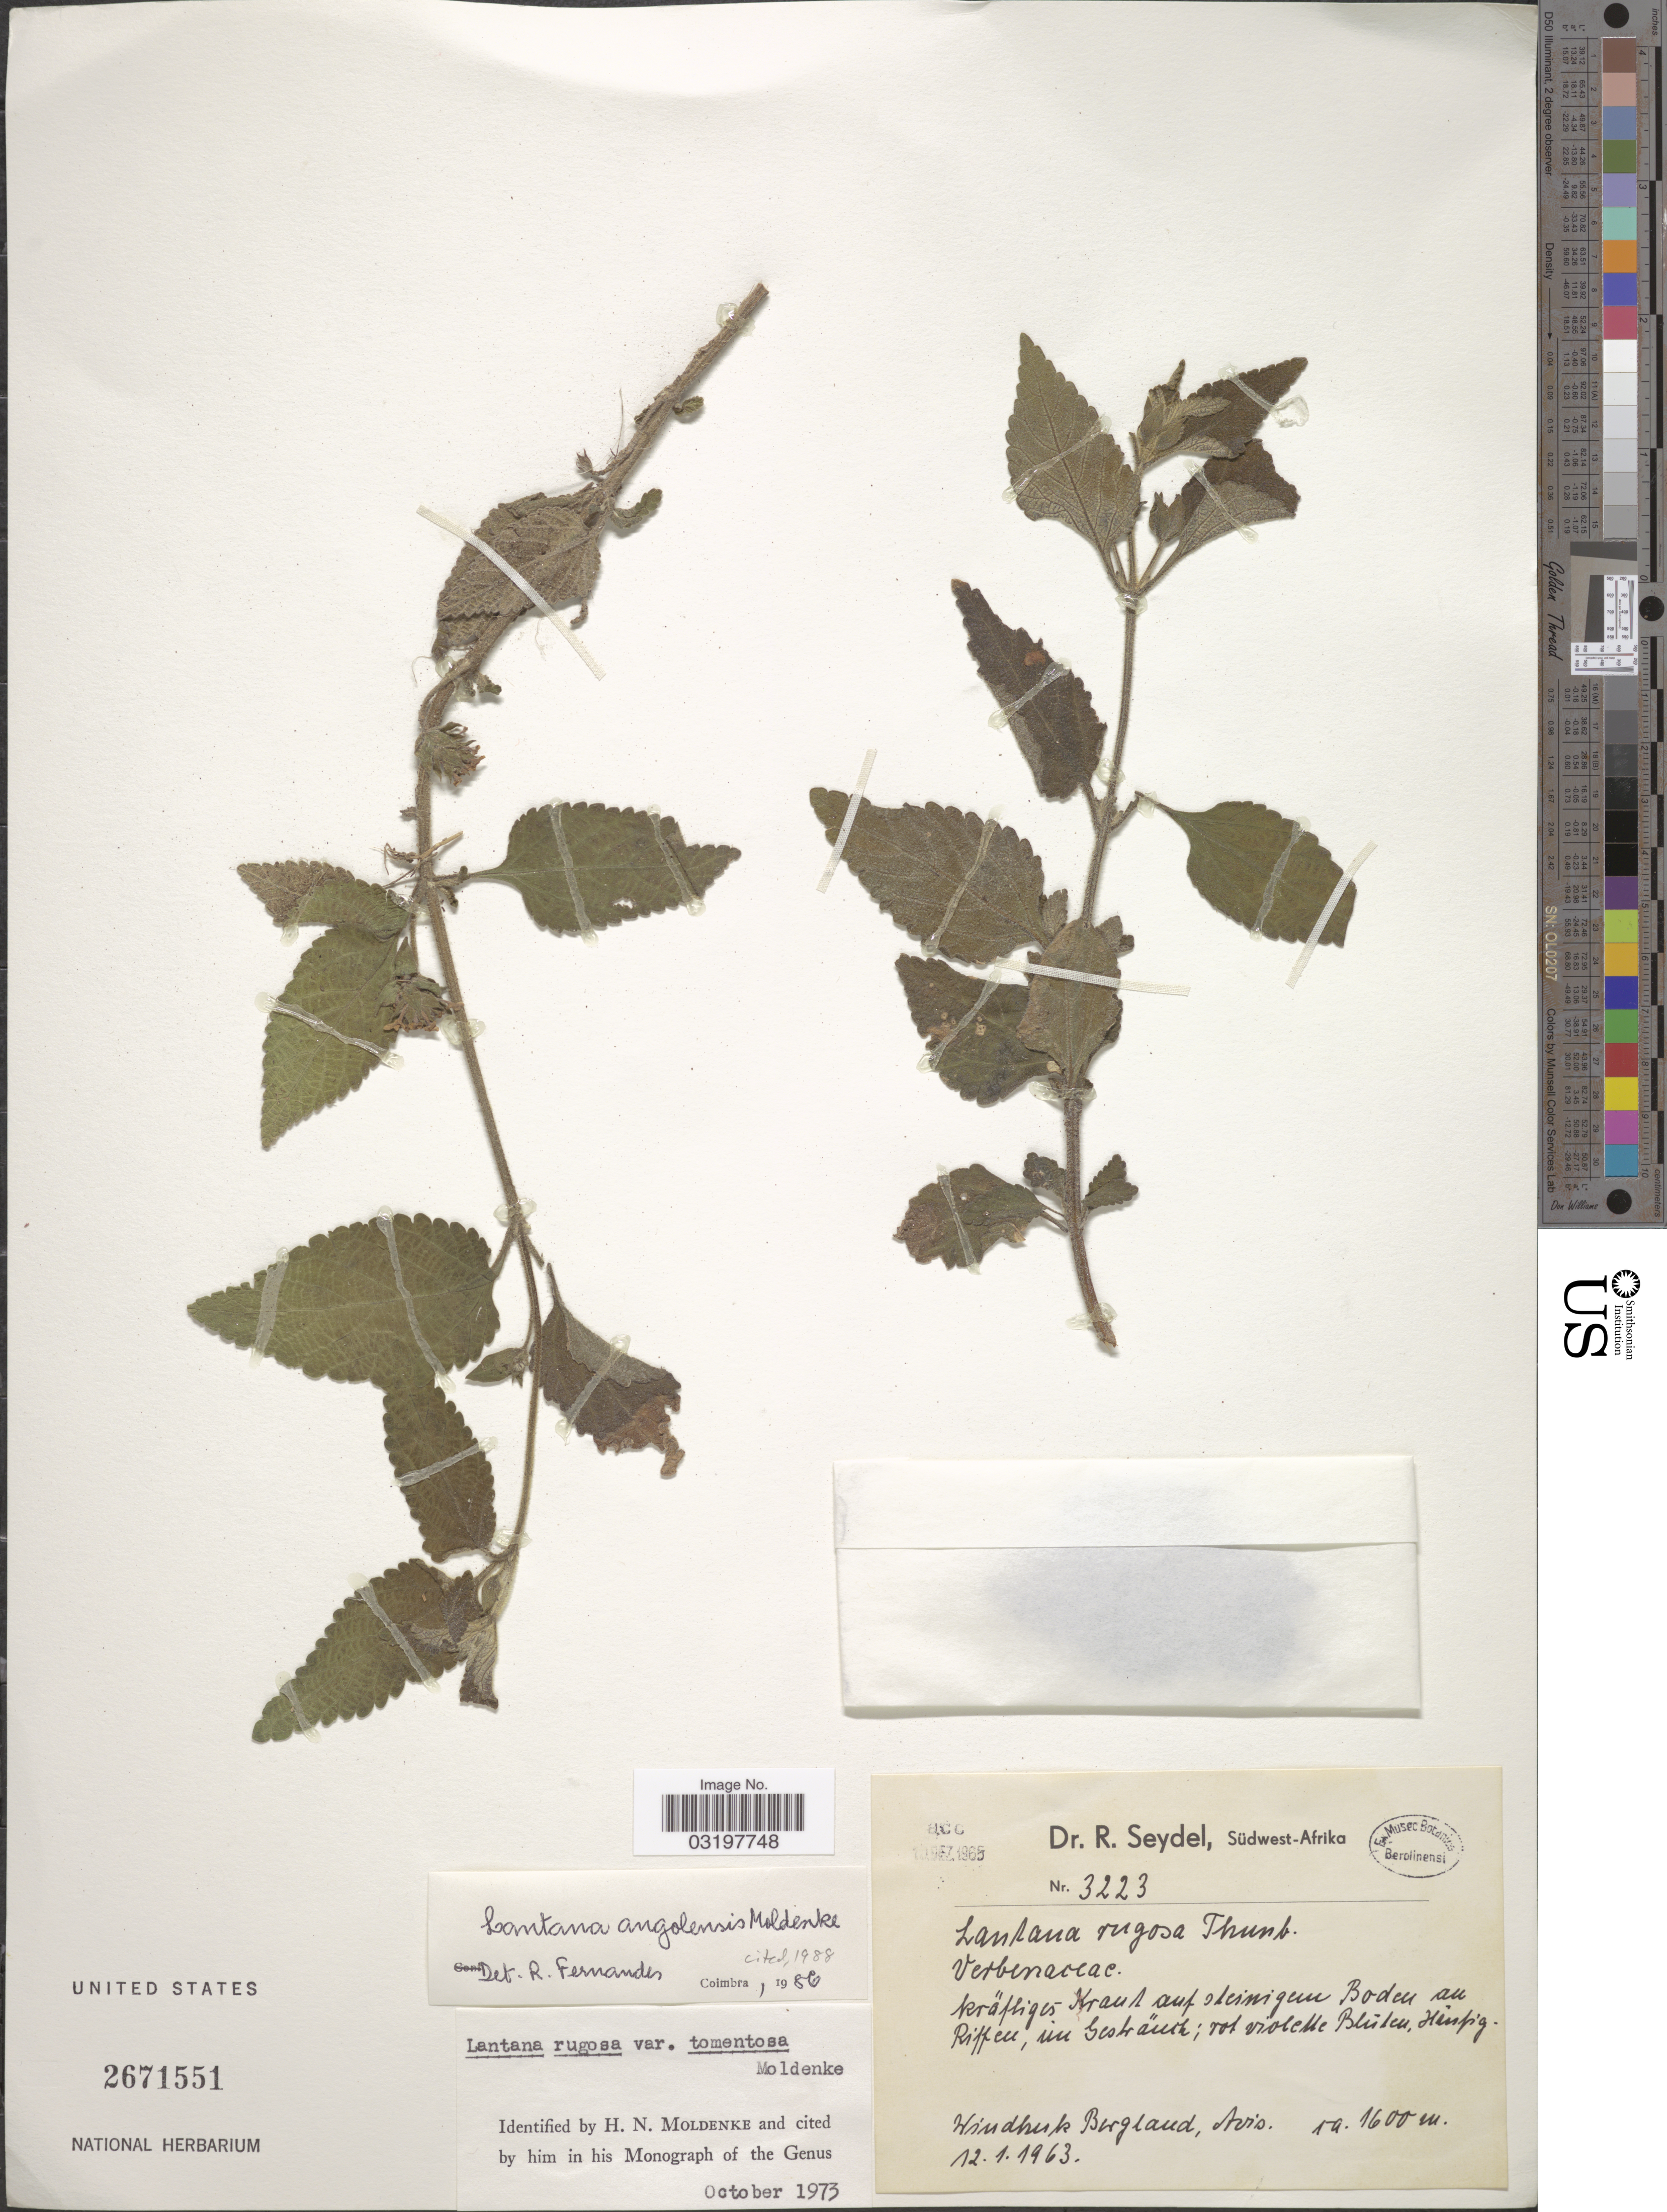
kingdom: Plantae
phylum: Tracheophyta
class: Magnoliopsida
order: Lamiales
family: Verbenaceae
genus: Lantana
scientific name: Lantana angolensis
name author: Moldenke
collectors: R. Seydel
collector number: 3223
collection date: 1963-01-12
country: Namibia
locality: Südwest-Afrika, Windhuk Bergland, Avis.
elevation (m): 1600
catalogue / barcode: US 2671551